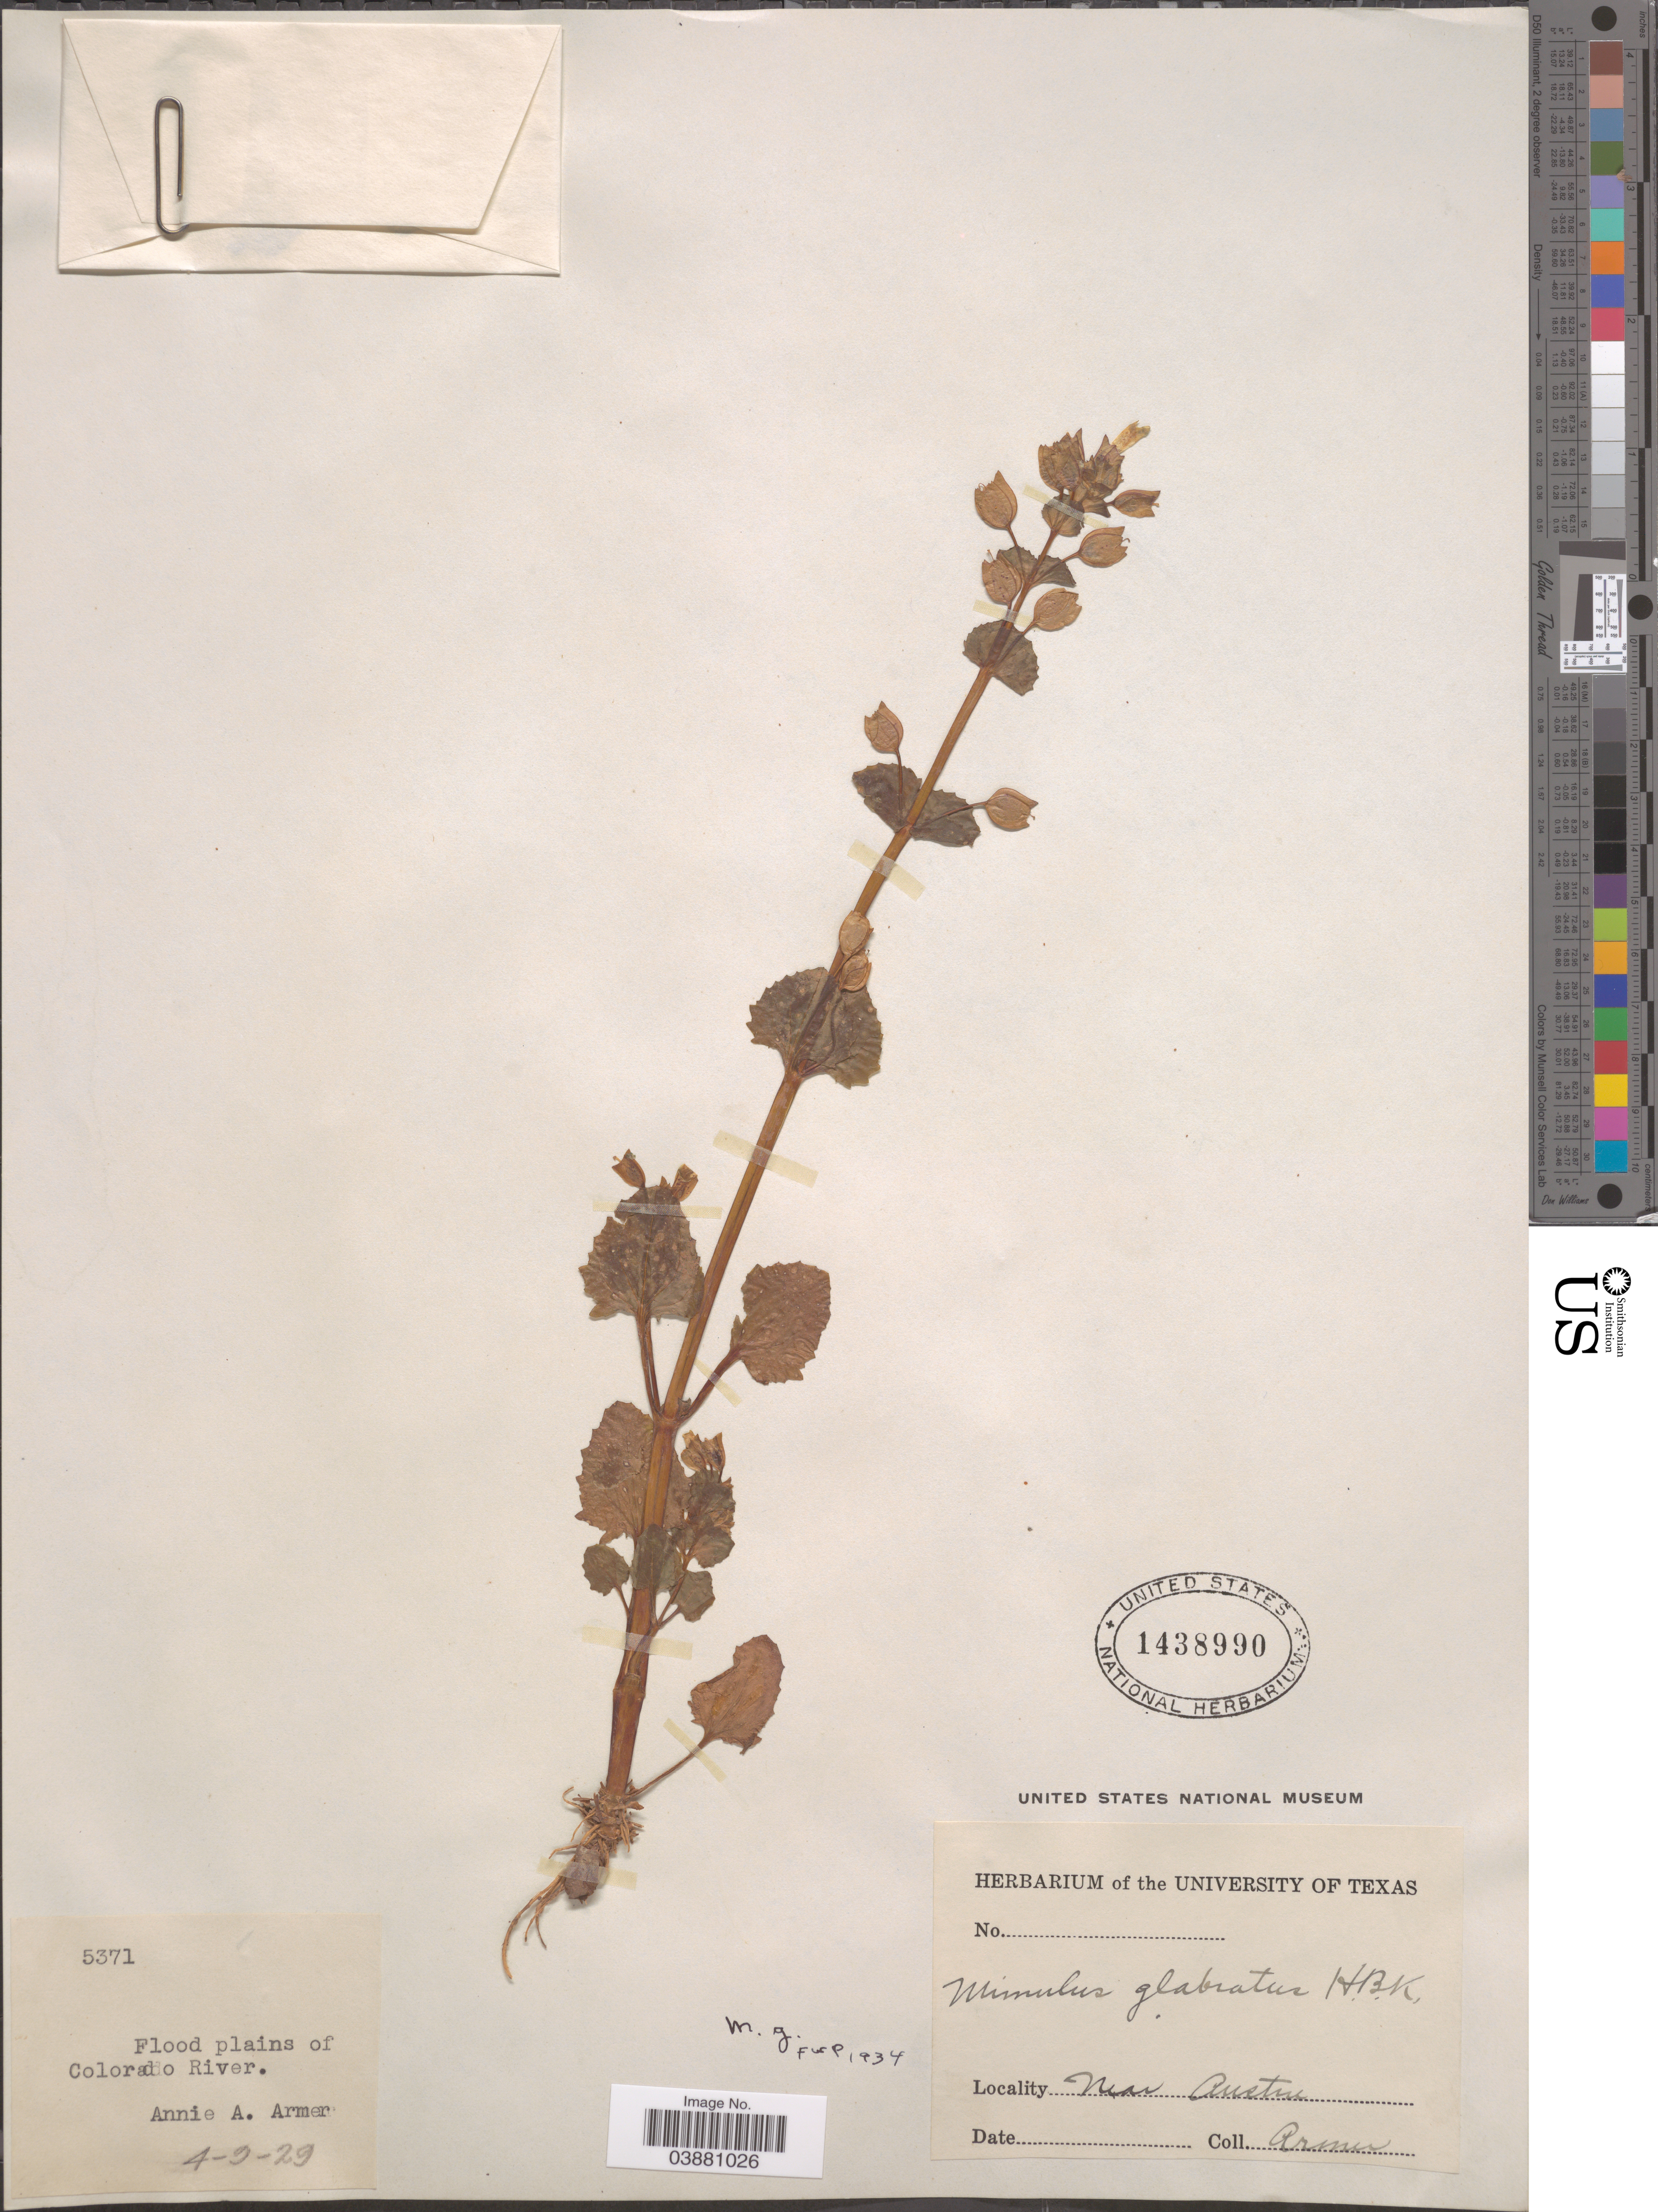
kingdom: Plantae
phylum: Tracheophyta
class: Magnoliopsida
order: Lamiales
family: Phrymaceae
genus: Mimulus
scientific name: Mimulus glabratus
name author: Kunth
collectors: A. Armer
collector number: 5371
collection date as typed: Transcribed d/m/y: 9/4/29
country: United States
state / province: Texas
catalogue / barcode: US 1438990